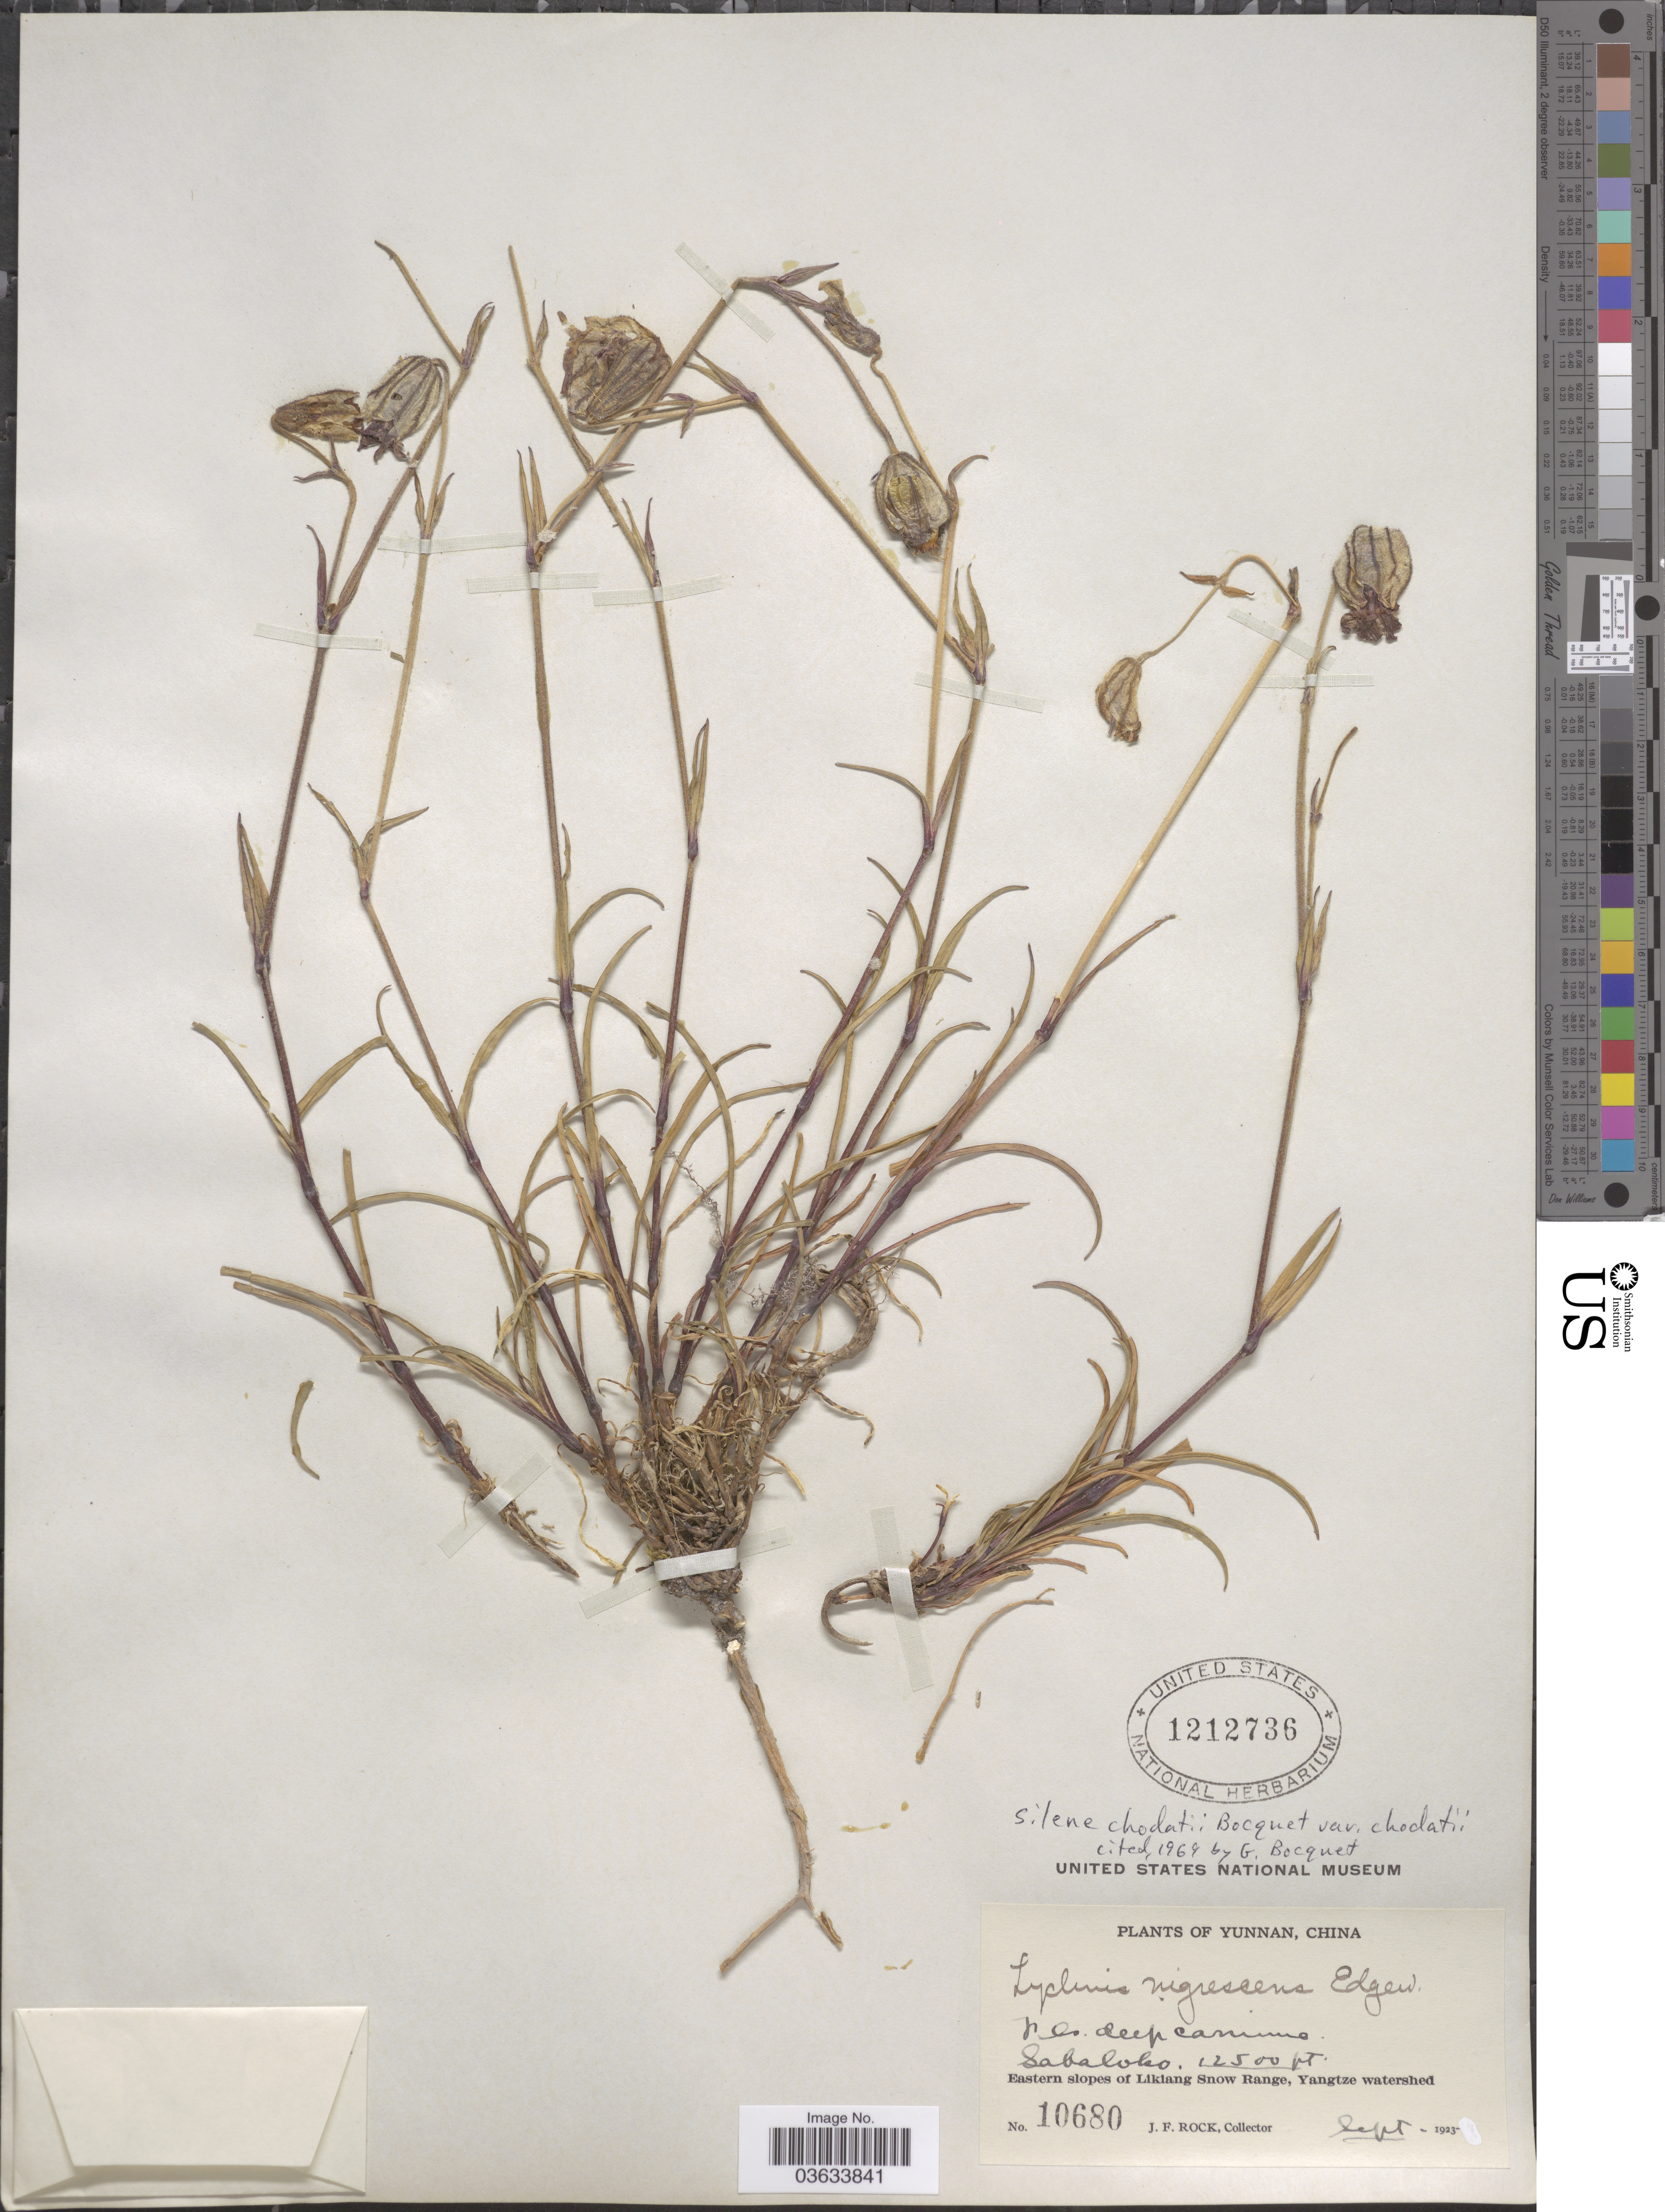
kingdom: Plantae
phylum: Tracheophyta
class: Magnoliopsida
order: Caryophyllales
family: Caryophyllaceae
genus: Silene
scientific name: Silene chodatii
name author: Bocquet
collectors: J. Rock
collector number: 10680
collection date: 1923-09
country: China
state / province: Yunnan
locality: Sabaloko. Eastern slopes of Likiang Snow Range, Yangtze watershed.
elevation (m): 3810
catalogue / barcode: US 1212736